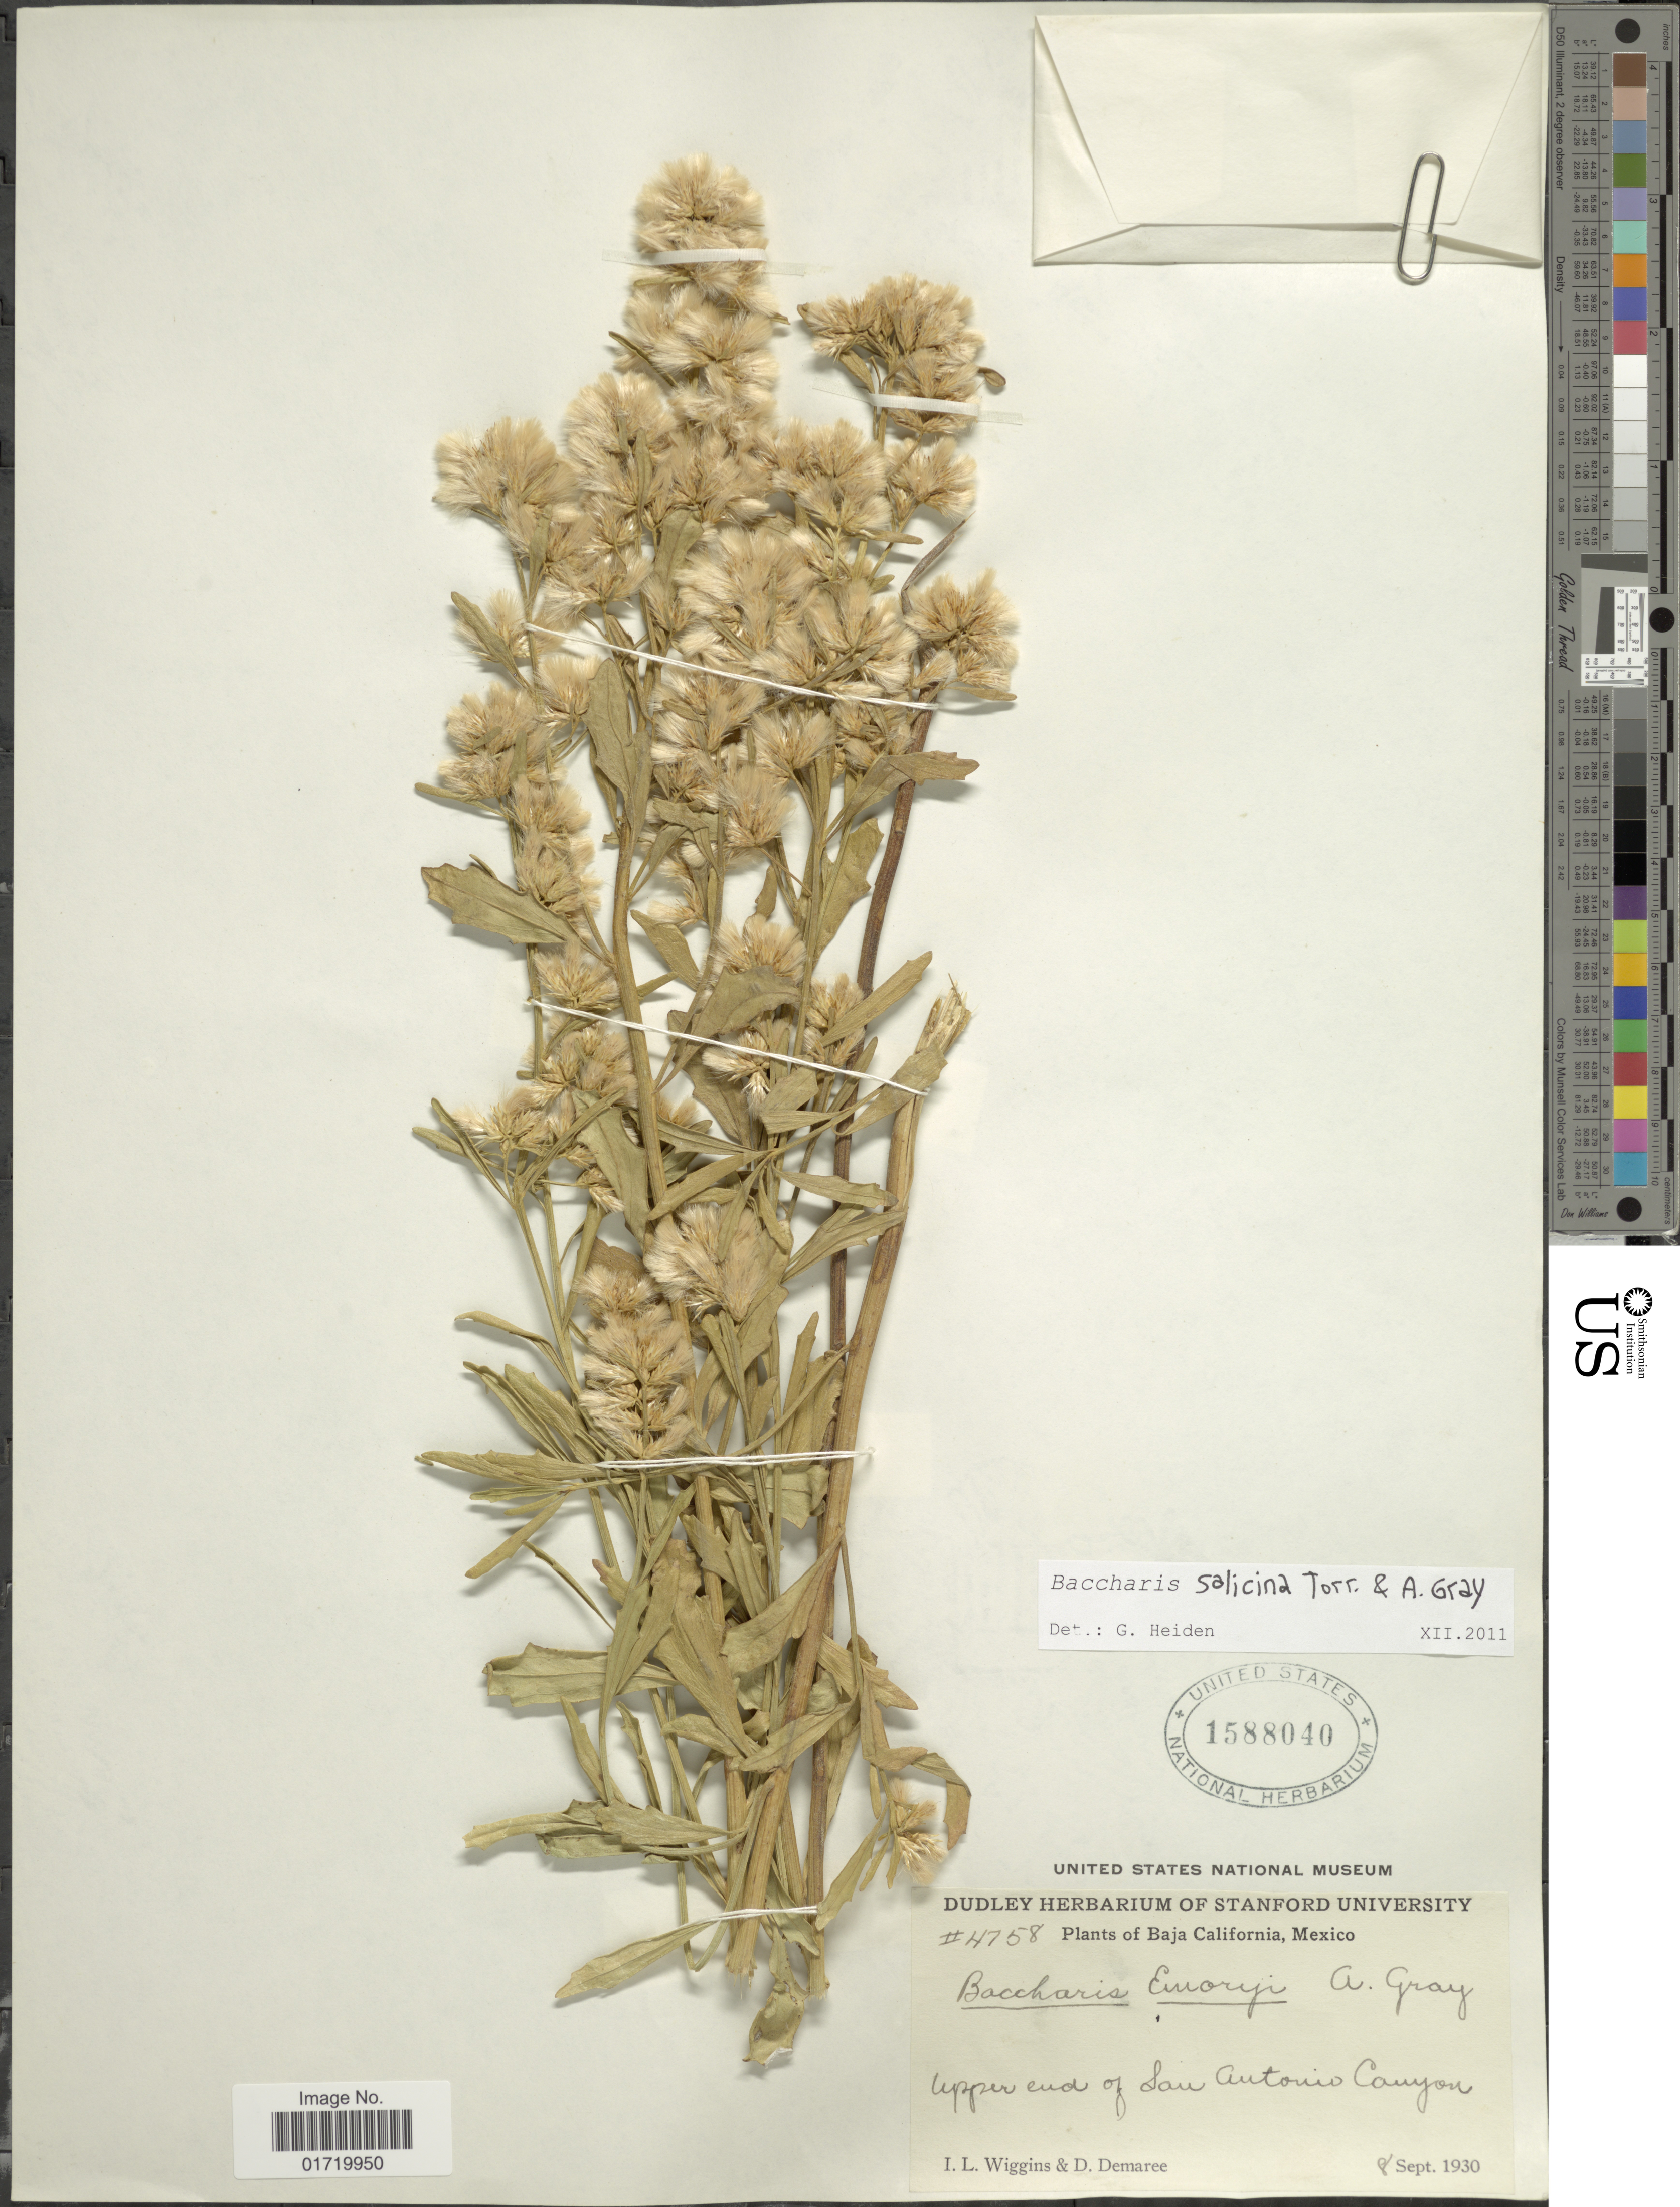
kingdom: Plantae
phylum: Tracheophyta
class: Magnoliopsida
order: Asterales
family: Asteraceae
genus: Baccharis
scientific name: Baccharis salicina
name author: Torr. & A. Gray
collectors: I. L. Wiggins & D. Demaree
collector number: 4758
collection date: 1930-09-08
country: Mexico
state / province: Baja California Sur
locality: Upper end of San Antonio Canyon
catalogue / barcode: US 1588040